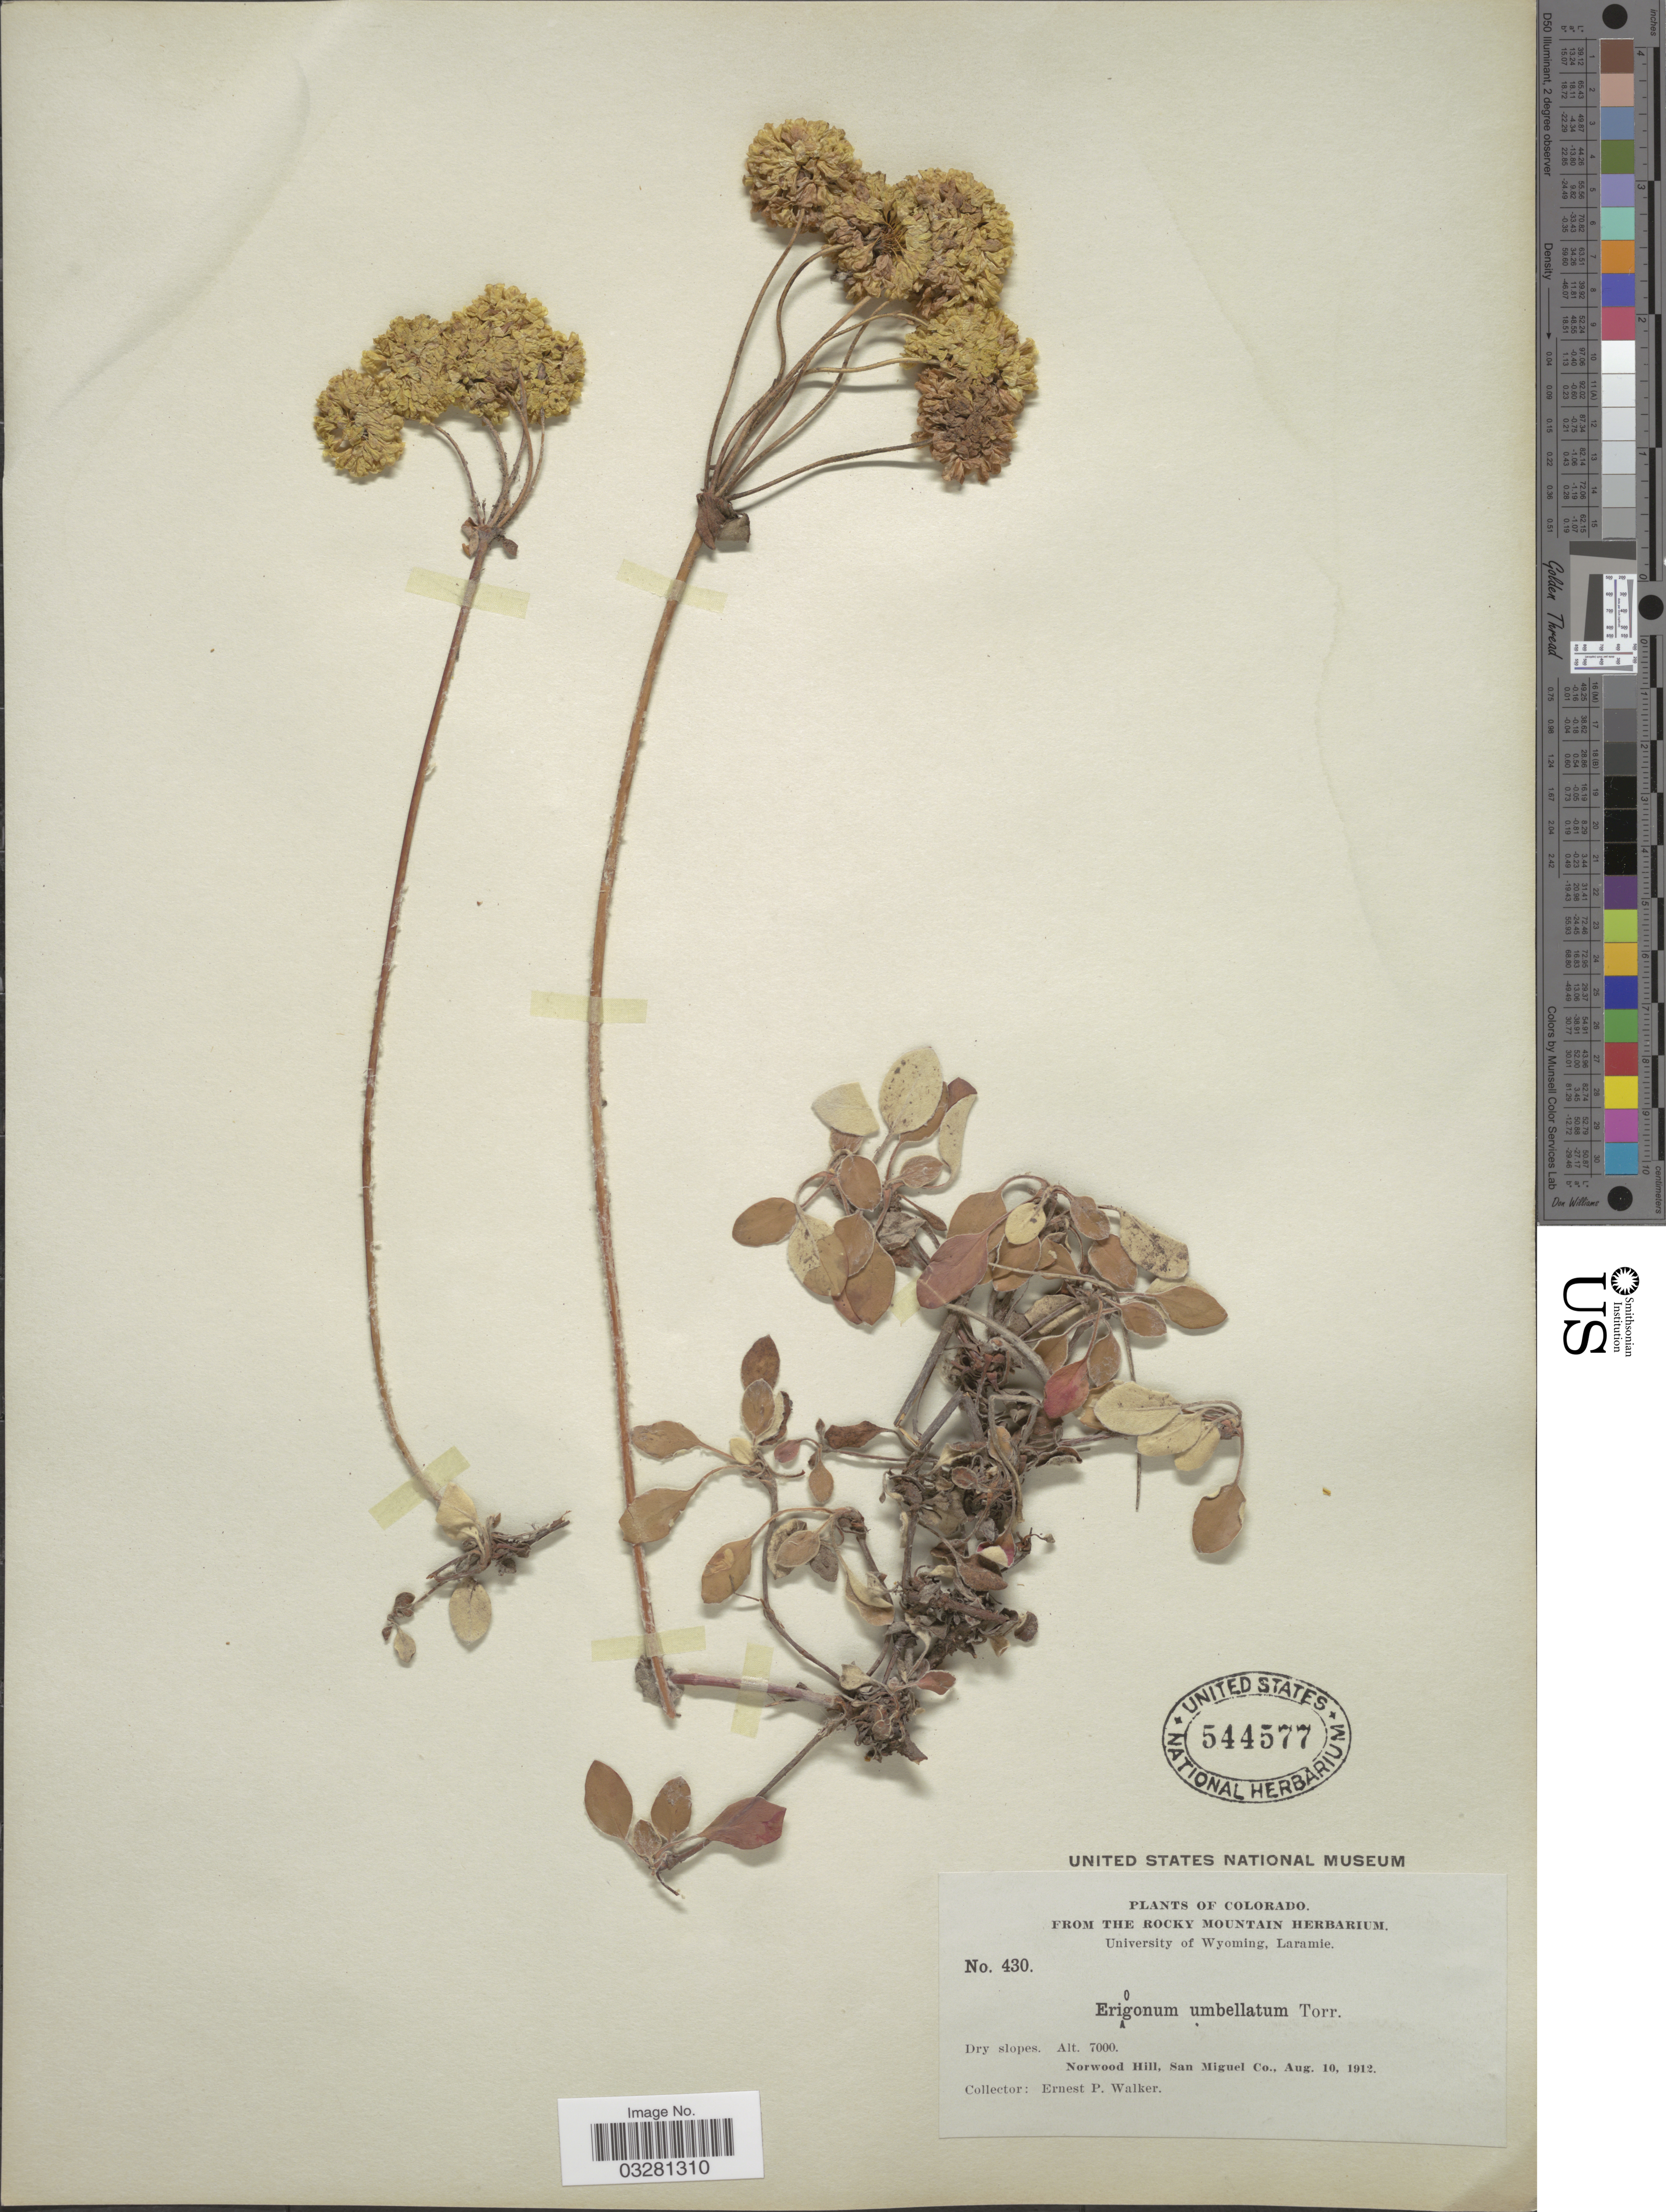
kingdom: Plantae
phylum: Tracheophyta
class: Magnoliopsida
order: Caryophyllales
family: Polygonaceae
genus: Eriogonum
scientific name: Eriogonum umbellatum var. umbellatum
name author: Torr.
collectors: E. P. Walker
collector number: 430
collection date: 1912-08-10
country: United States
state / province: Colorado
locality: Norwood Hill, San Miguel Co.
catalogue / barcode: US 544577